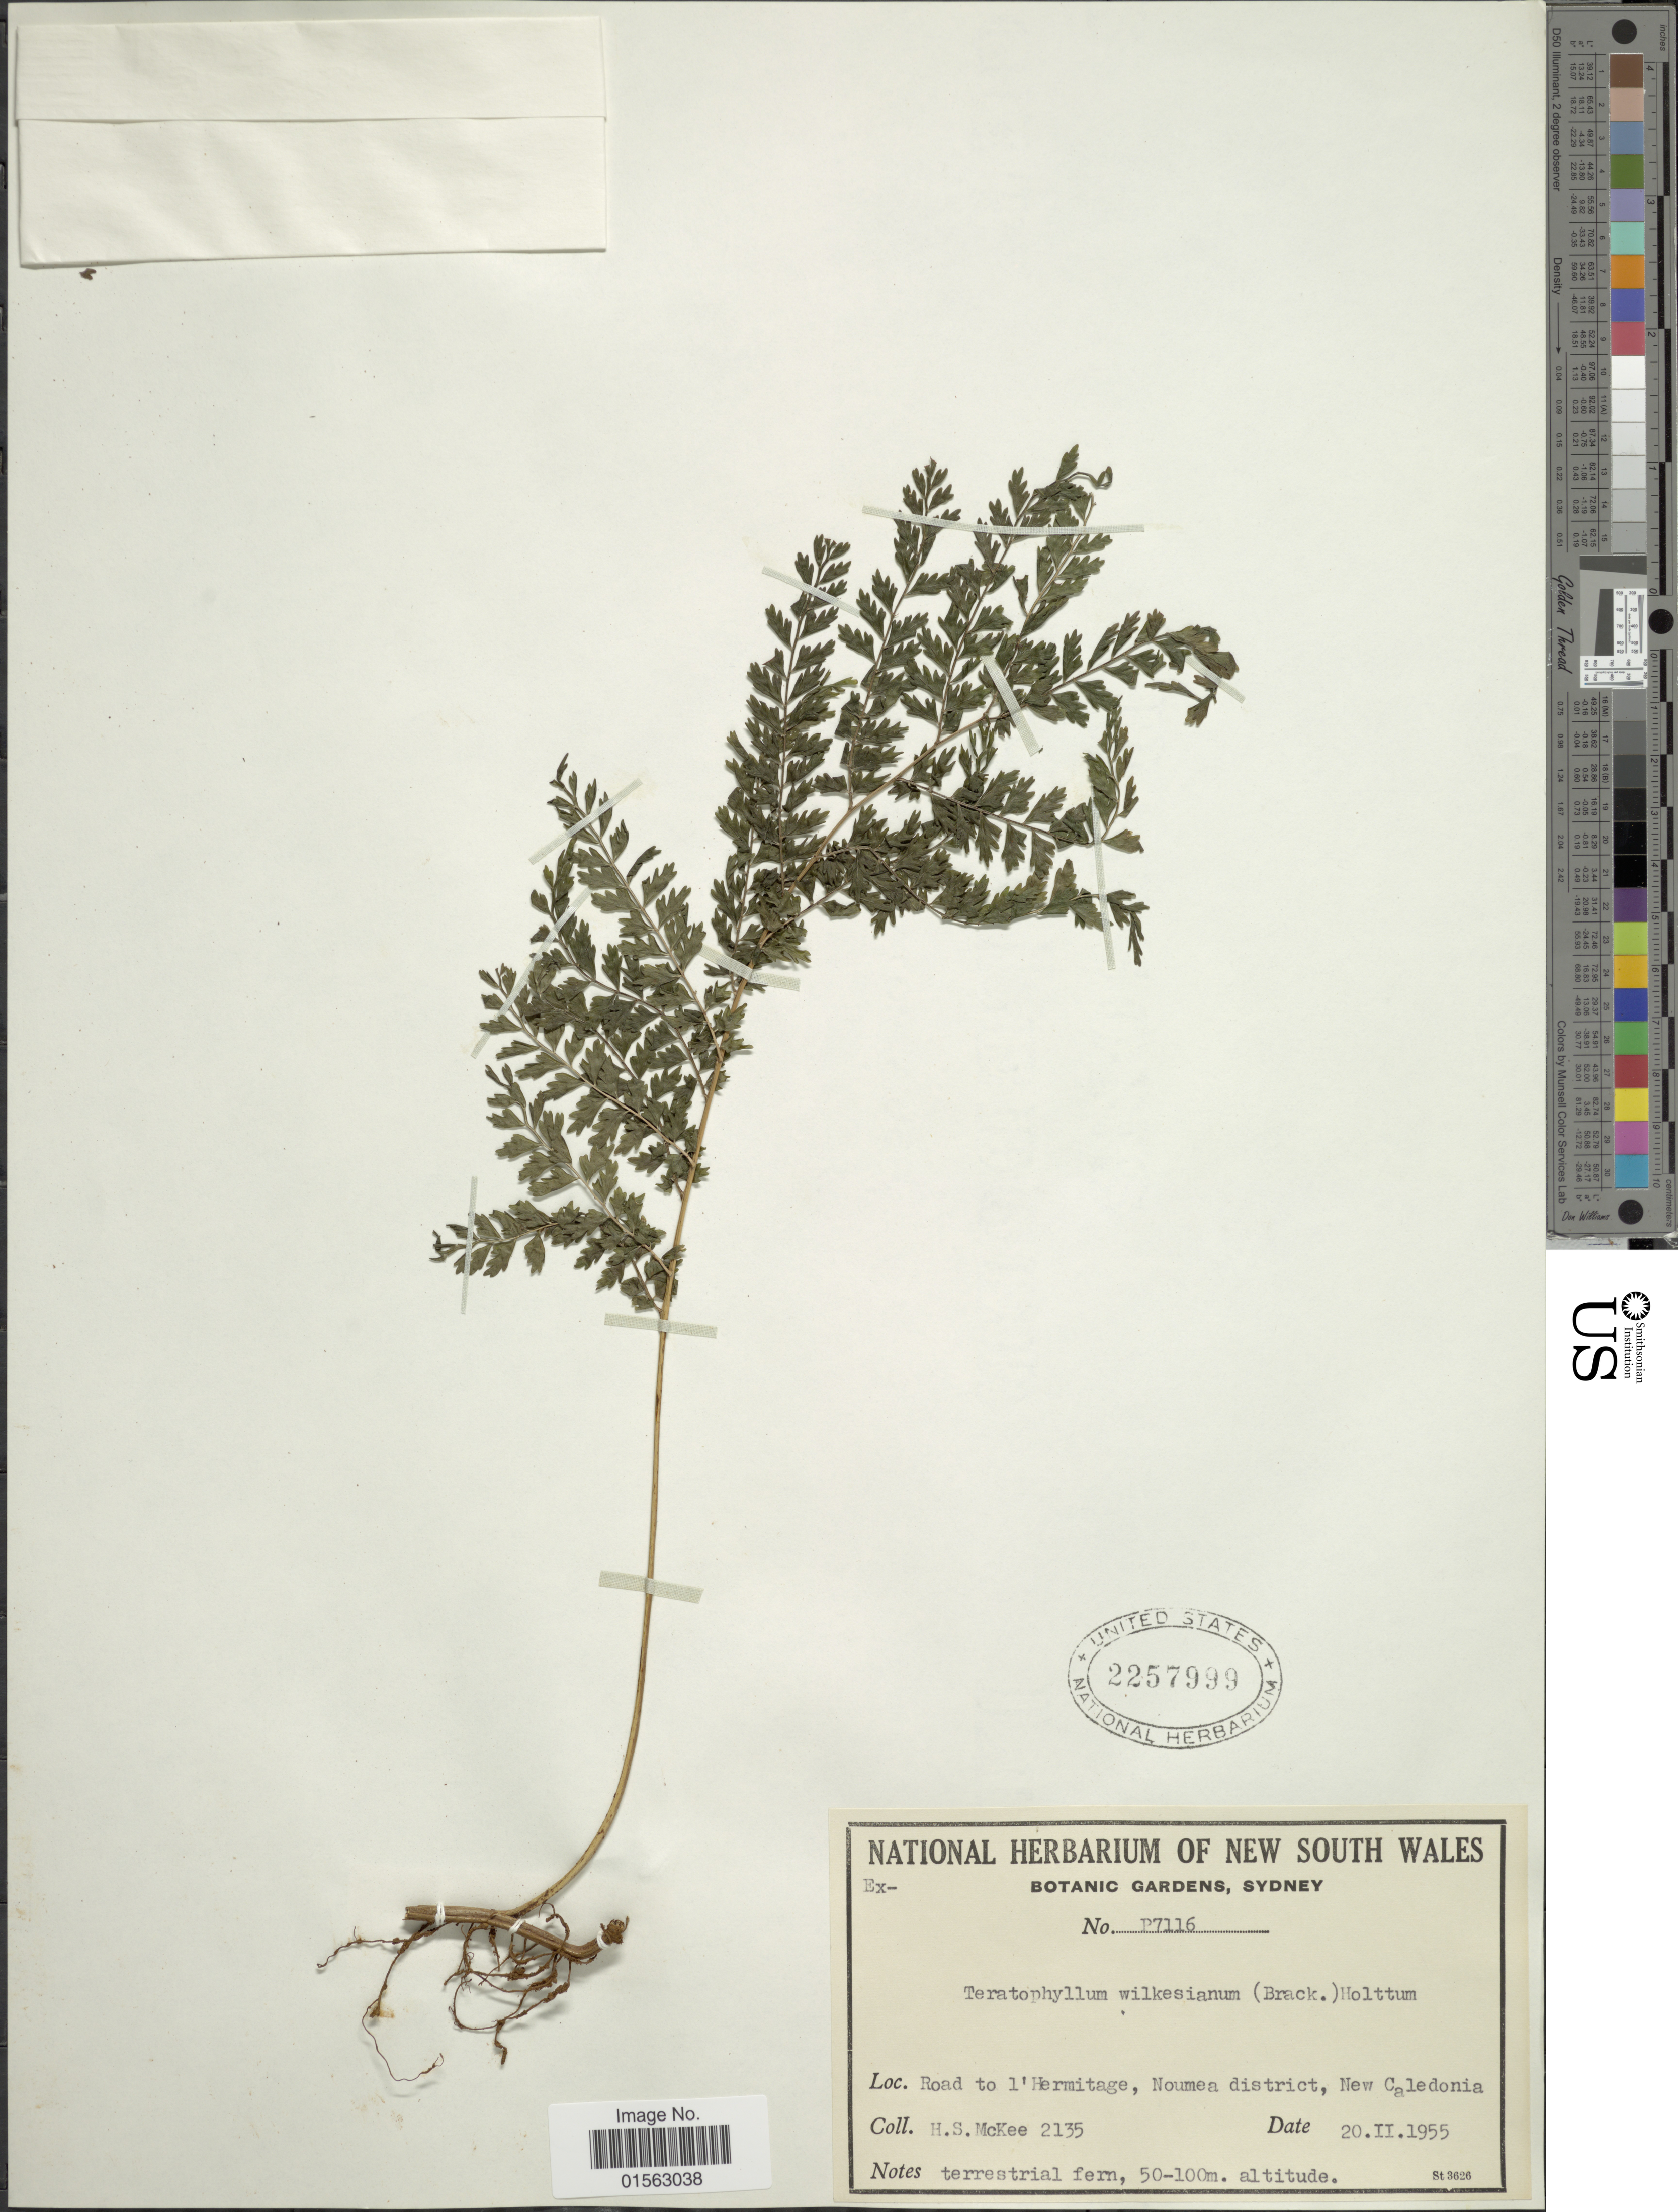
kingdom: Plantae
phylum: Tracheophyta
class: Polypodiopsida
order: Polypodiales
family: Dryopteridaceae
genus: Teratophyllum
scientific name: Teratophyllum wilkesianum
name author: (Brack.) Holttum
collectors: H. S. McKee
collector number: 2135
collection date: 1955-02-20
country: New Caledonia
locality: Road to l'Hermitage, Noumea district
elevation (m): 50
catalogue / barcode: US 2257999